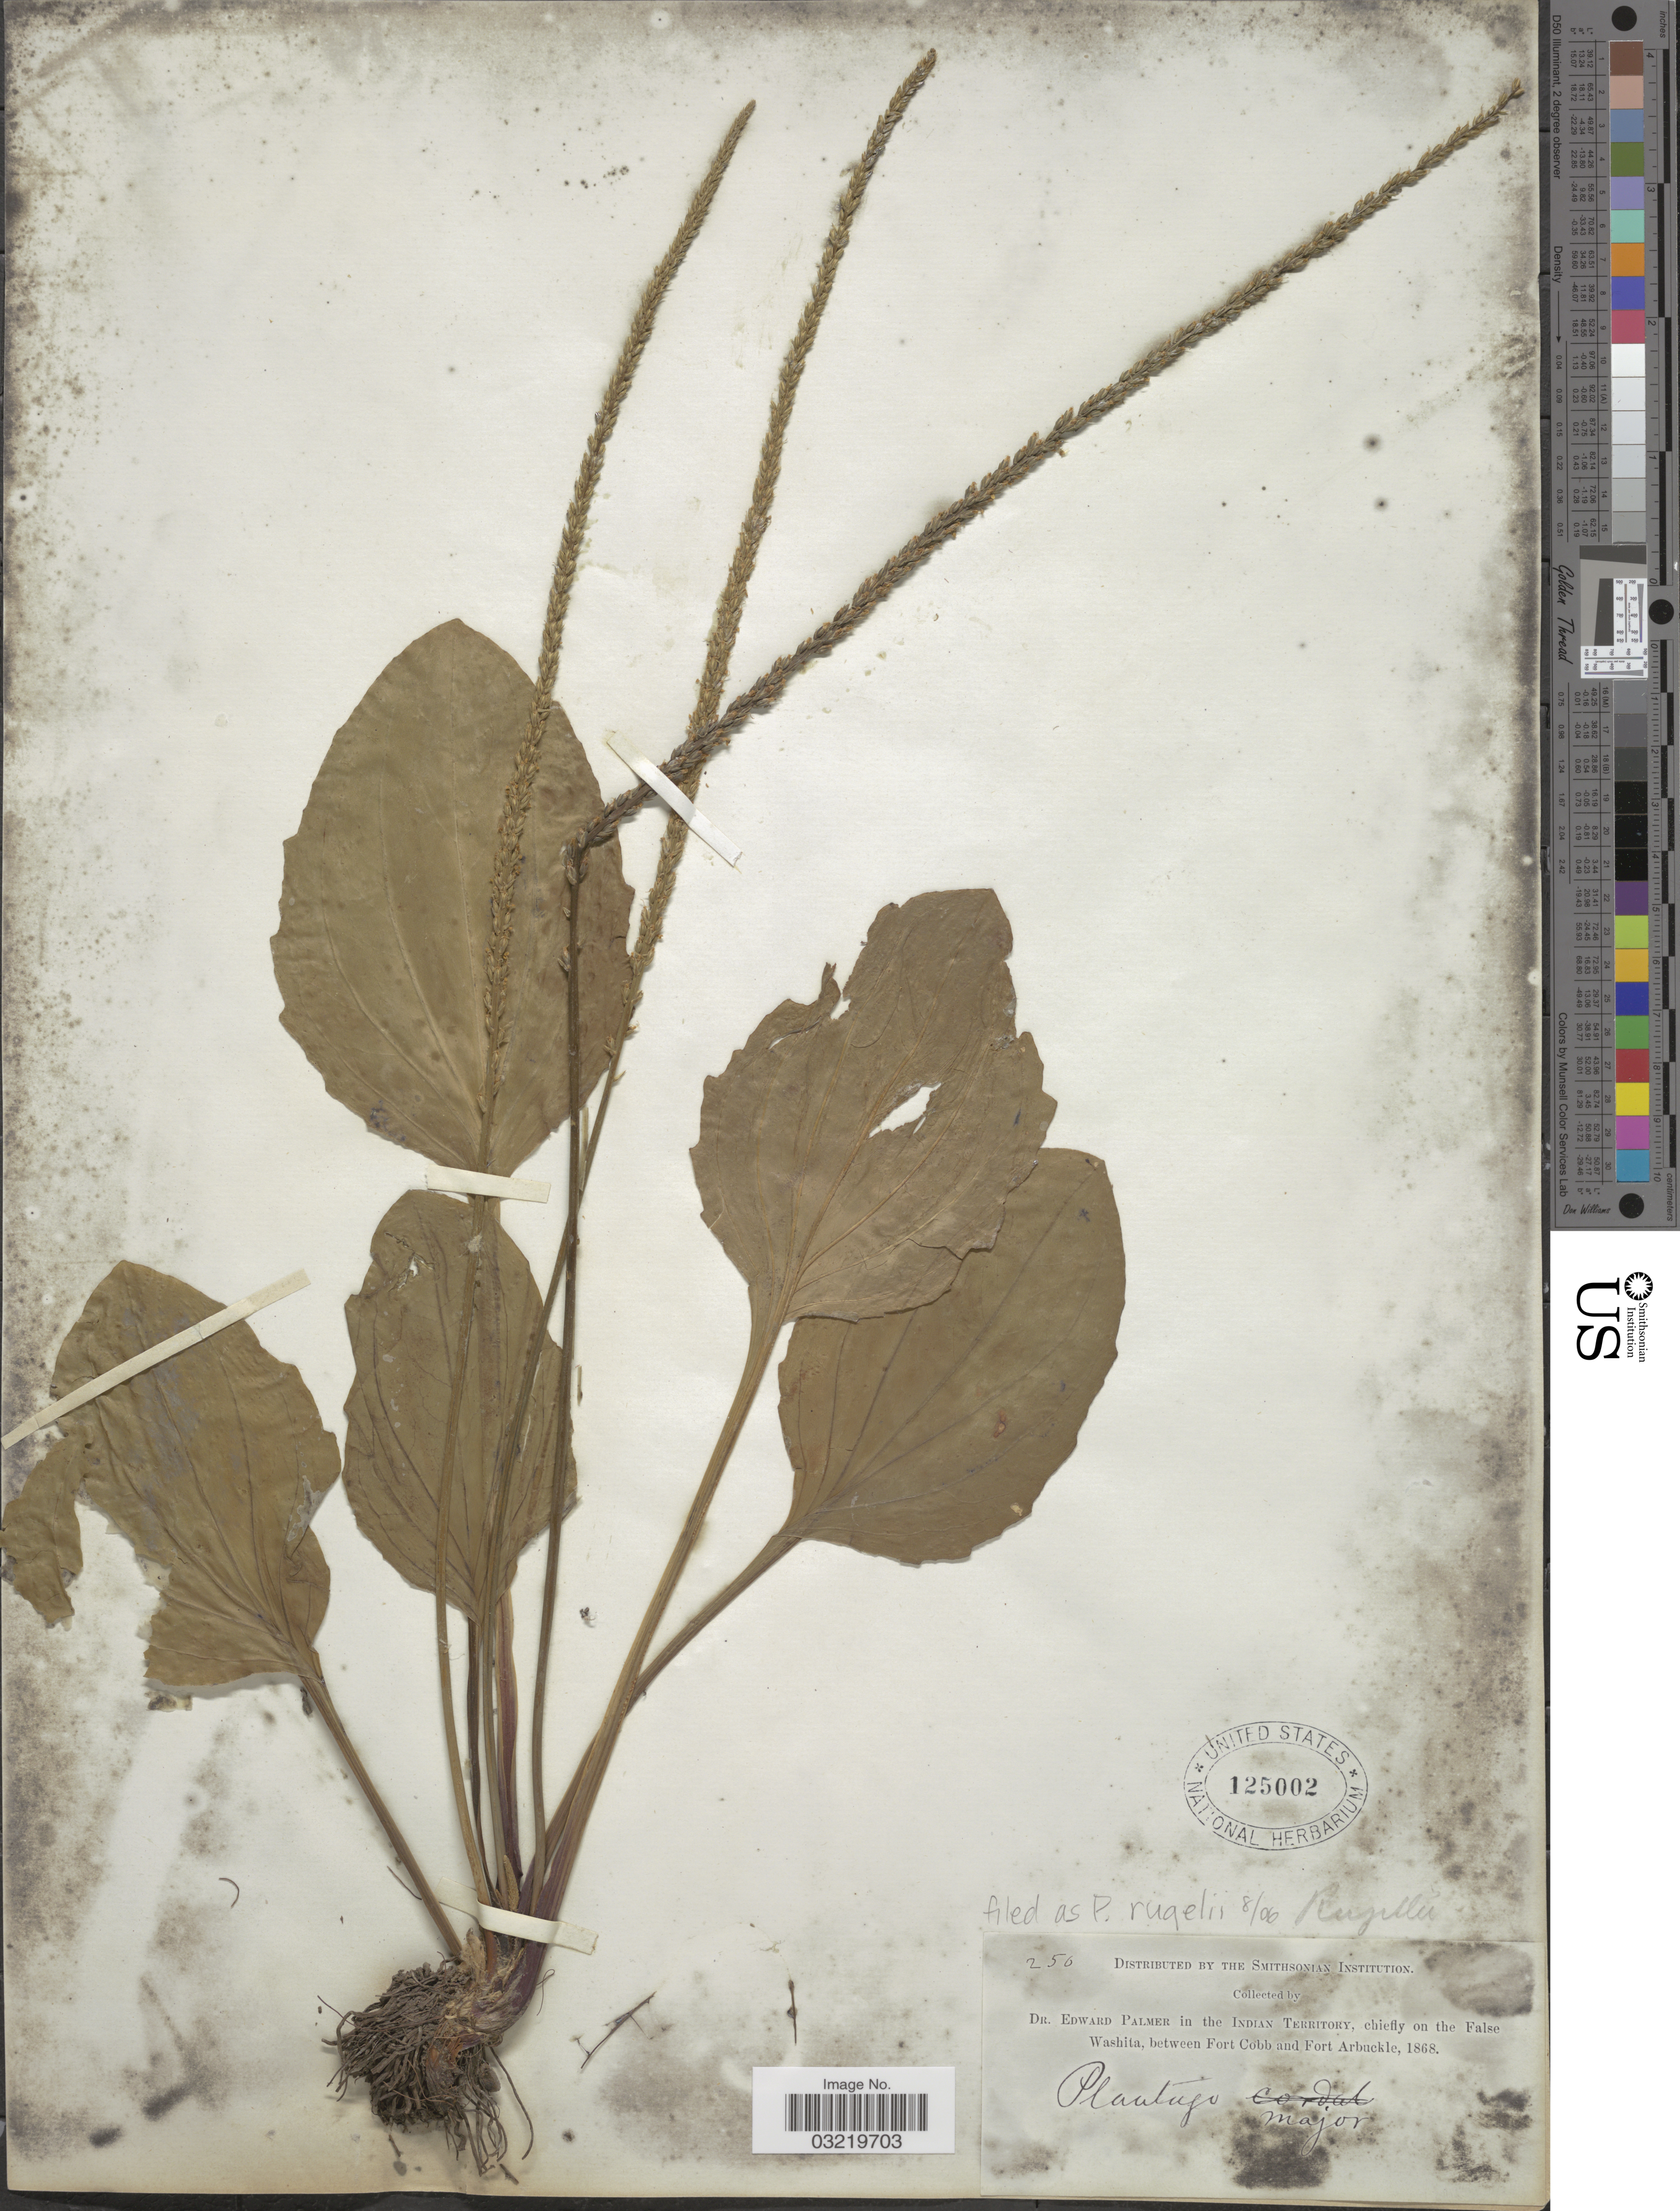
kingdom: Plantae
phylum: Tracheophyta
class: Magnoliopsida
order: Lamiales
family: Plantaginaceae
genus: Plantago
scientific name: Plantago rugelii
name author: Decne.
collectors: E. Palmer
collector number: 256*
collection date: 1868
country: United States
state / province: Oklahoma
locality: In the Indian Territory, chiefly on the False Washita, between Fort Cobb and Fort Arbuckle.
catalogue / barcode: US 125002